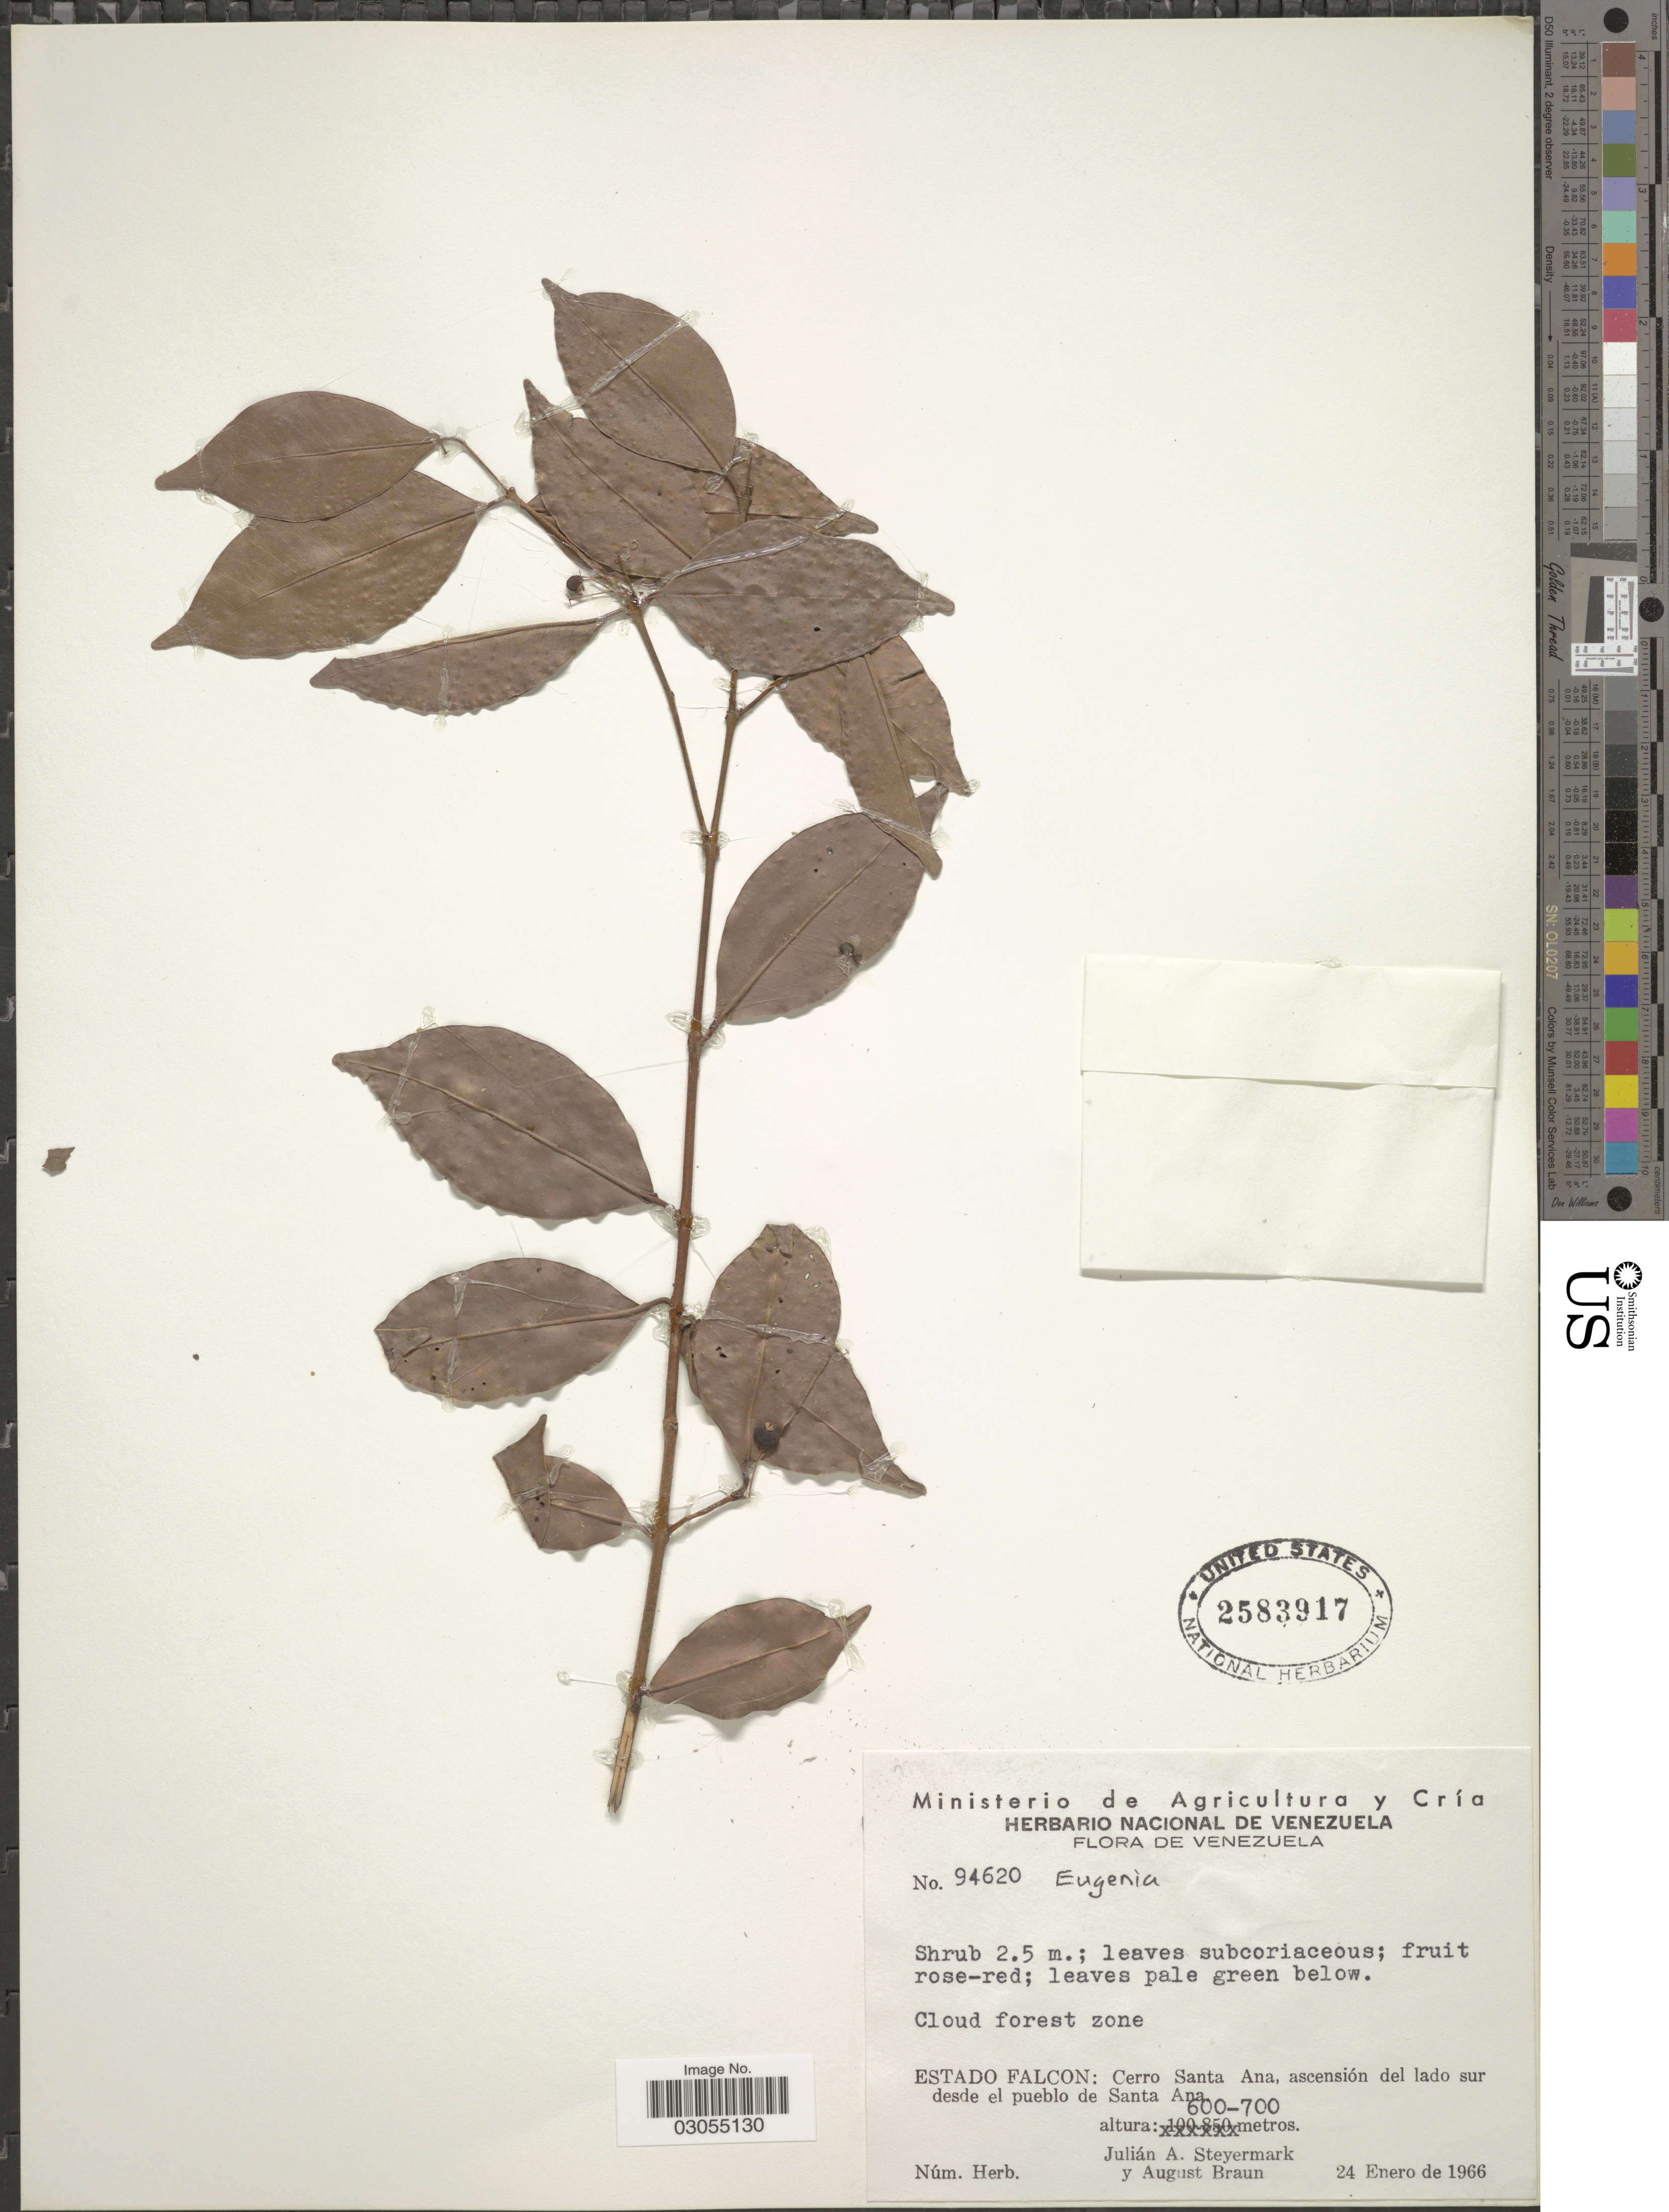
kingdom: Plantae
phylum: Tracheophyta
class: Magnoliopsida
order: Myrtales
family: Myrtaceae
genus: Eugenia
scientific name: Eugenia sp.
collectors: J. Steyermark & A. Braun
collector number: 94620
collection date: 1966-01-24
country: Venezuela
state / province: Falcón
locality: Cerro Santa Ana, ascensión del lado sur desde el pueblo de Santa Ana.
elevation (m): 600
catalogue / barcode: US 2583917